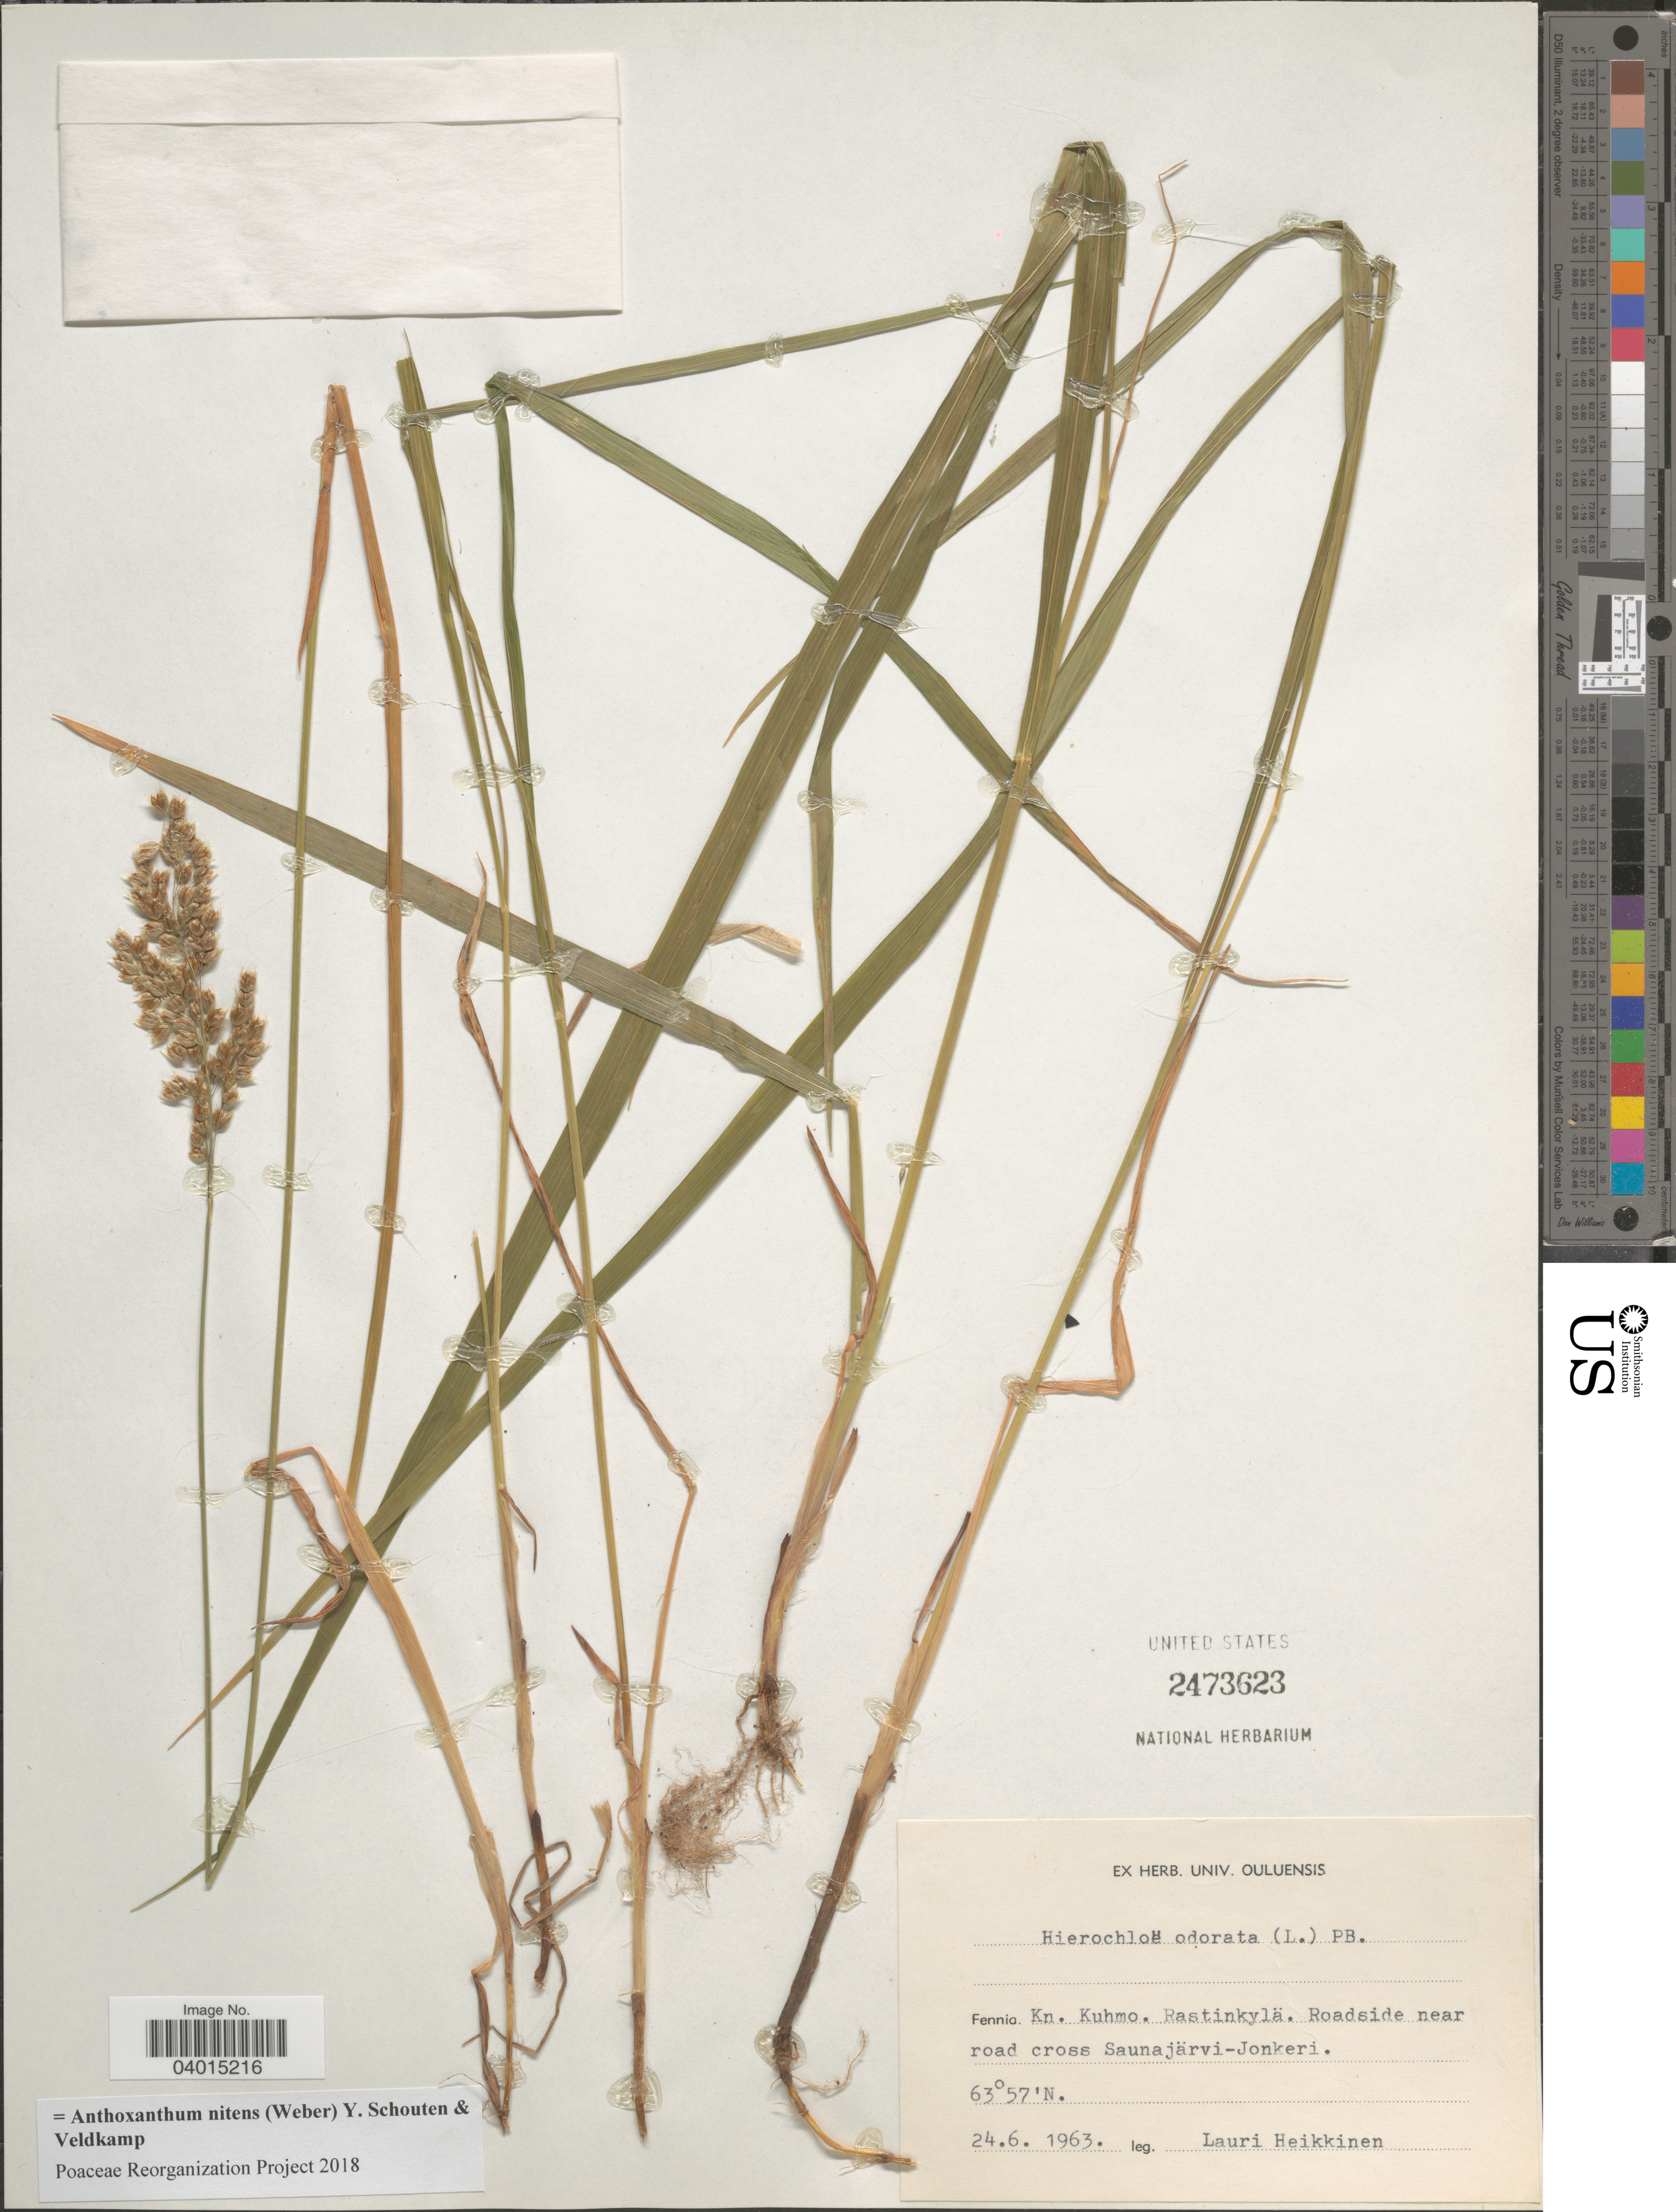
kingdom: Plantae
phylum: Tracheophyta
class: Liliopsida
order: Poales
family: Poaceae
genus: Anthoxanthum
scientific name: Anthoxanthum nitens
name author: (G.H. Weber) R.T.A. Schouten & Veldkamp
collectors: L. Heikkinen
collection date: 1963-06-24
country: Finland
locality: Fennia. Kn. Kuhmo. Rastinkylä. Roadside near road cross Saunajärvi-Jonkeri.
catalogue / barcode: US 2473626